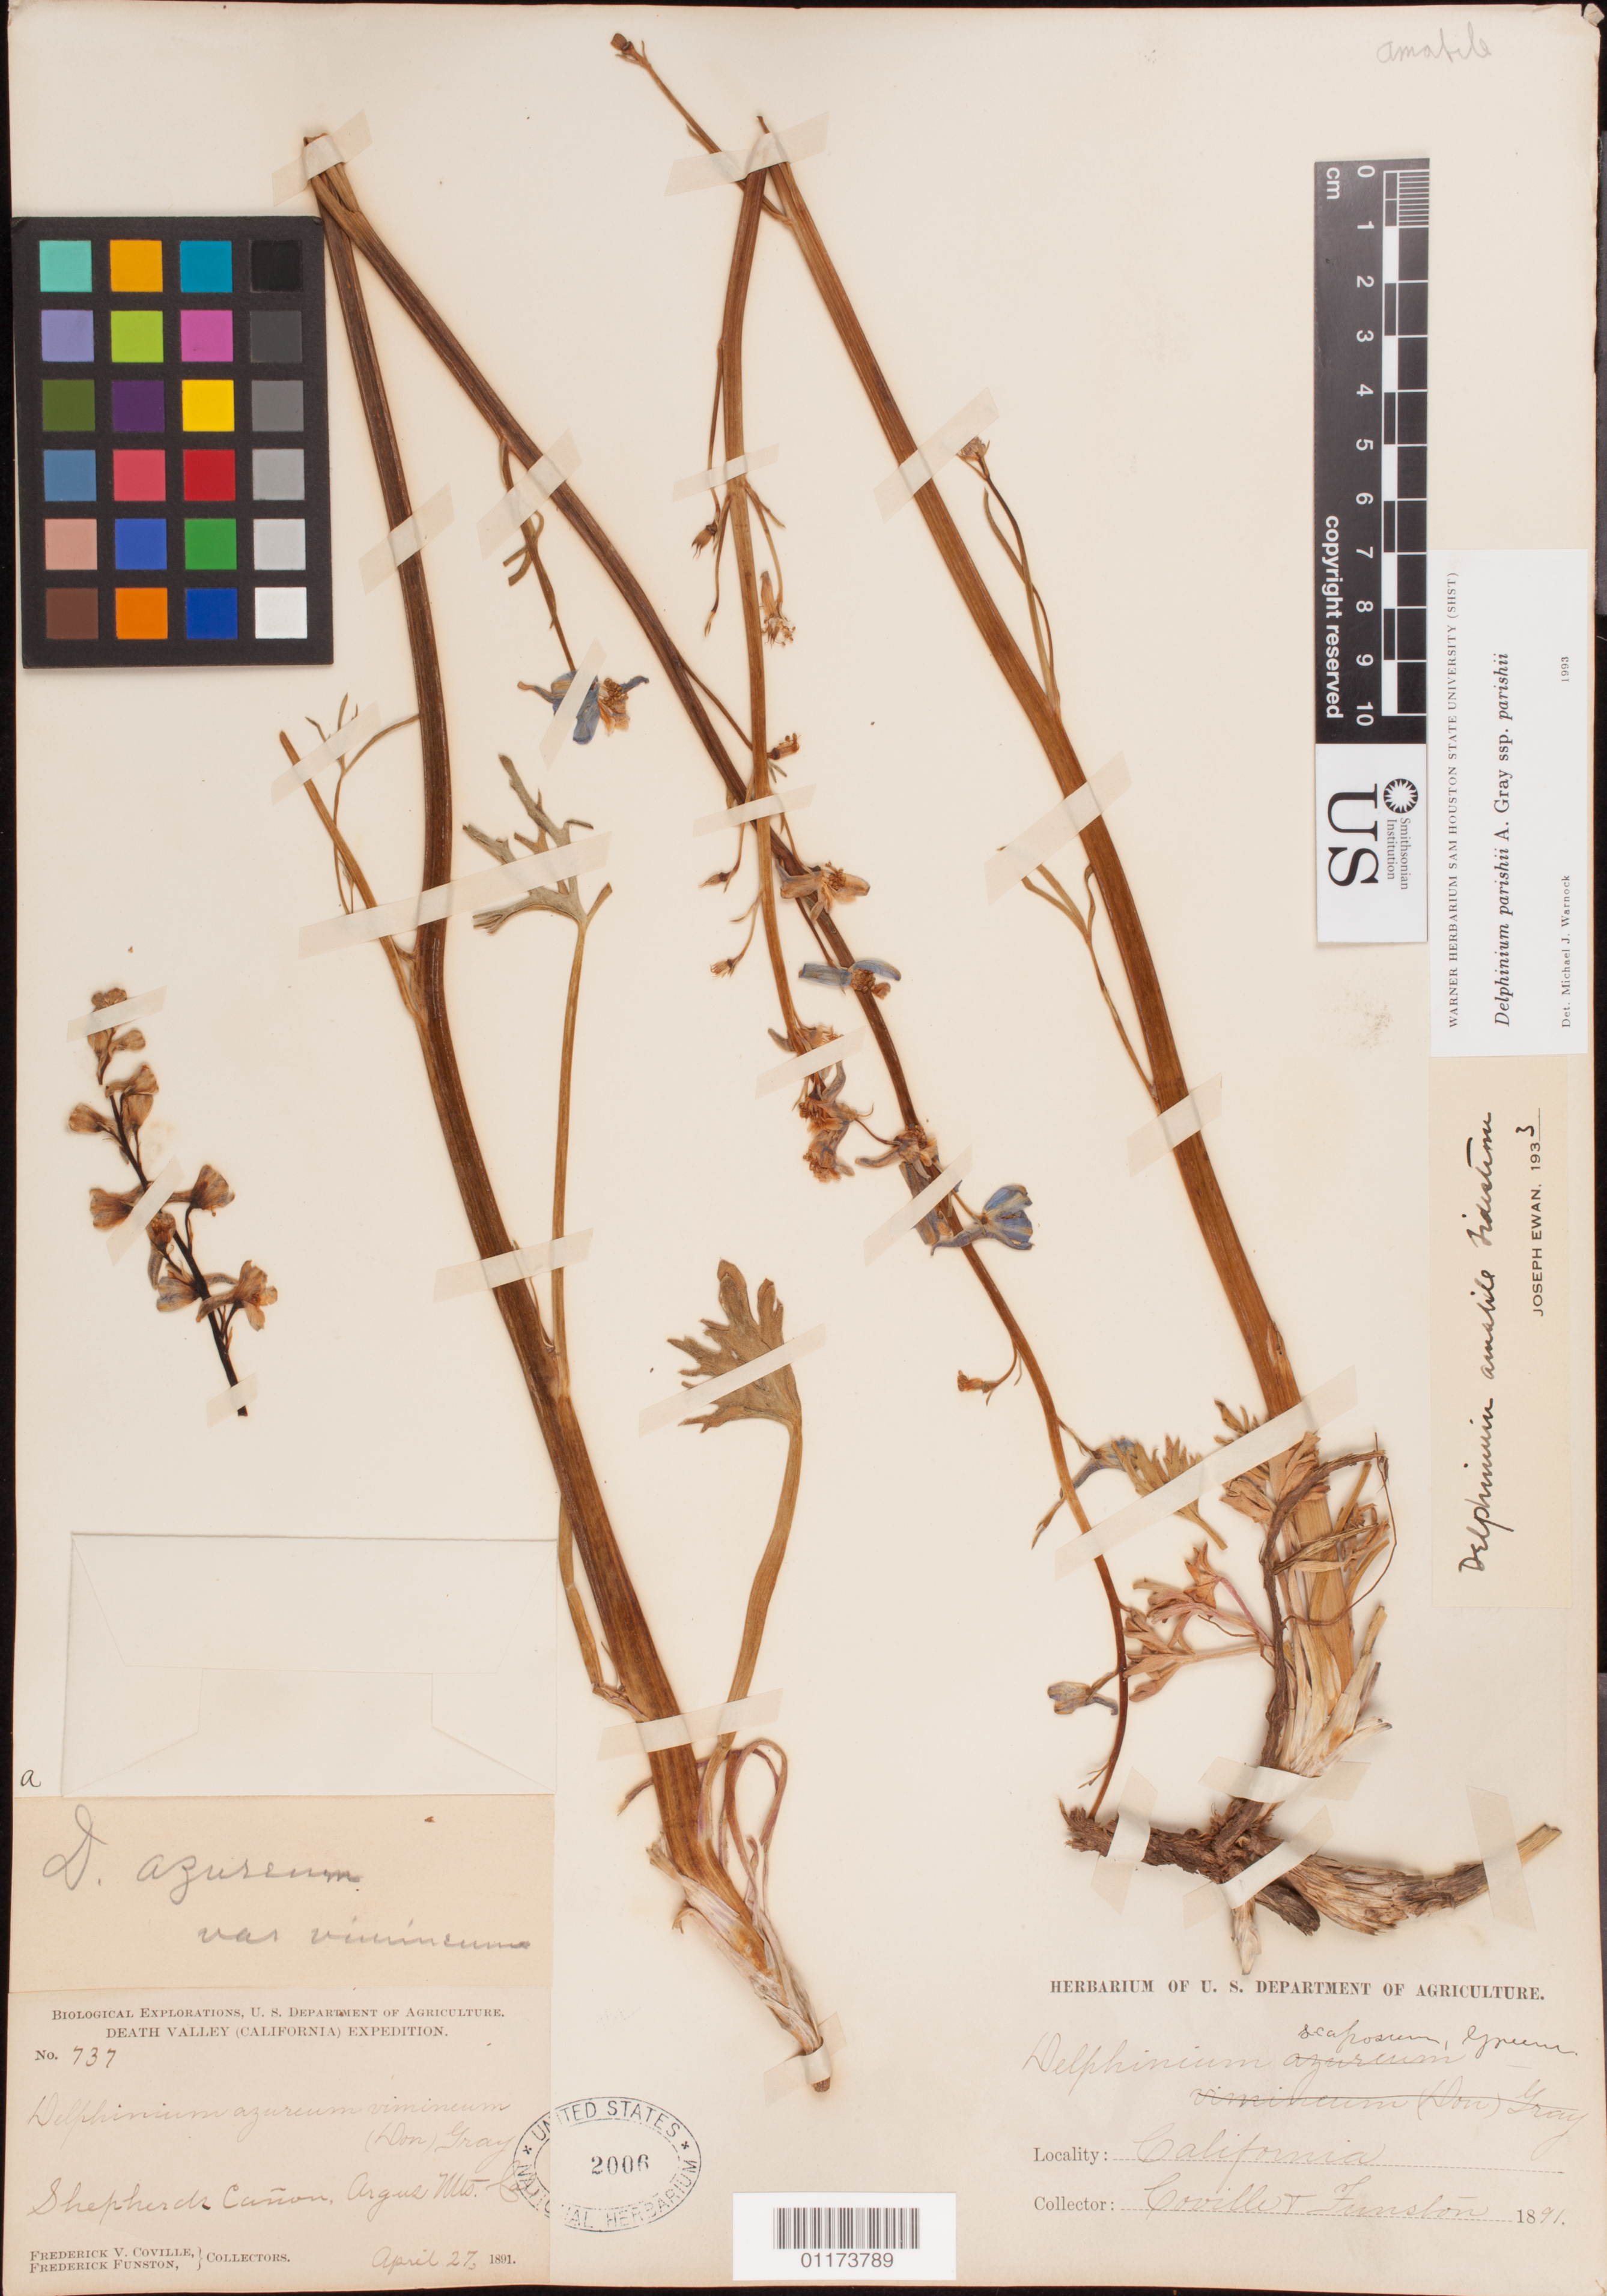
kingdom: Plantae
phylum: Tracheophyta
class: Magnoliopsida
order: Ranunculales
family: Ranunculaceae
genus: Delphinium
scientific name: Delphinium parishii subsp. parishii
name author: A. Gray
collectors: F. V. Coville & F. Funston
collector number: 737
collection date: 1891-04-27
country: United States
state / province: California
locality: Sheperd Canon, Argus Mountains.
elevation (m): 800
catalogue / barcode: US 2006